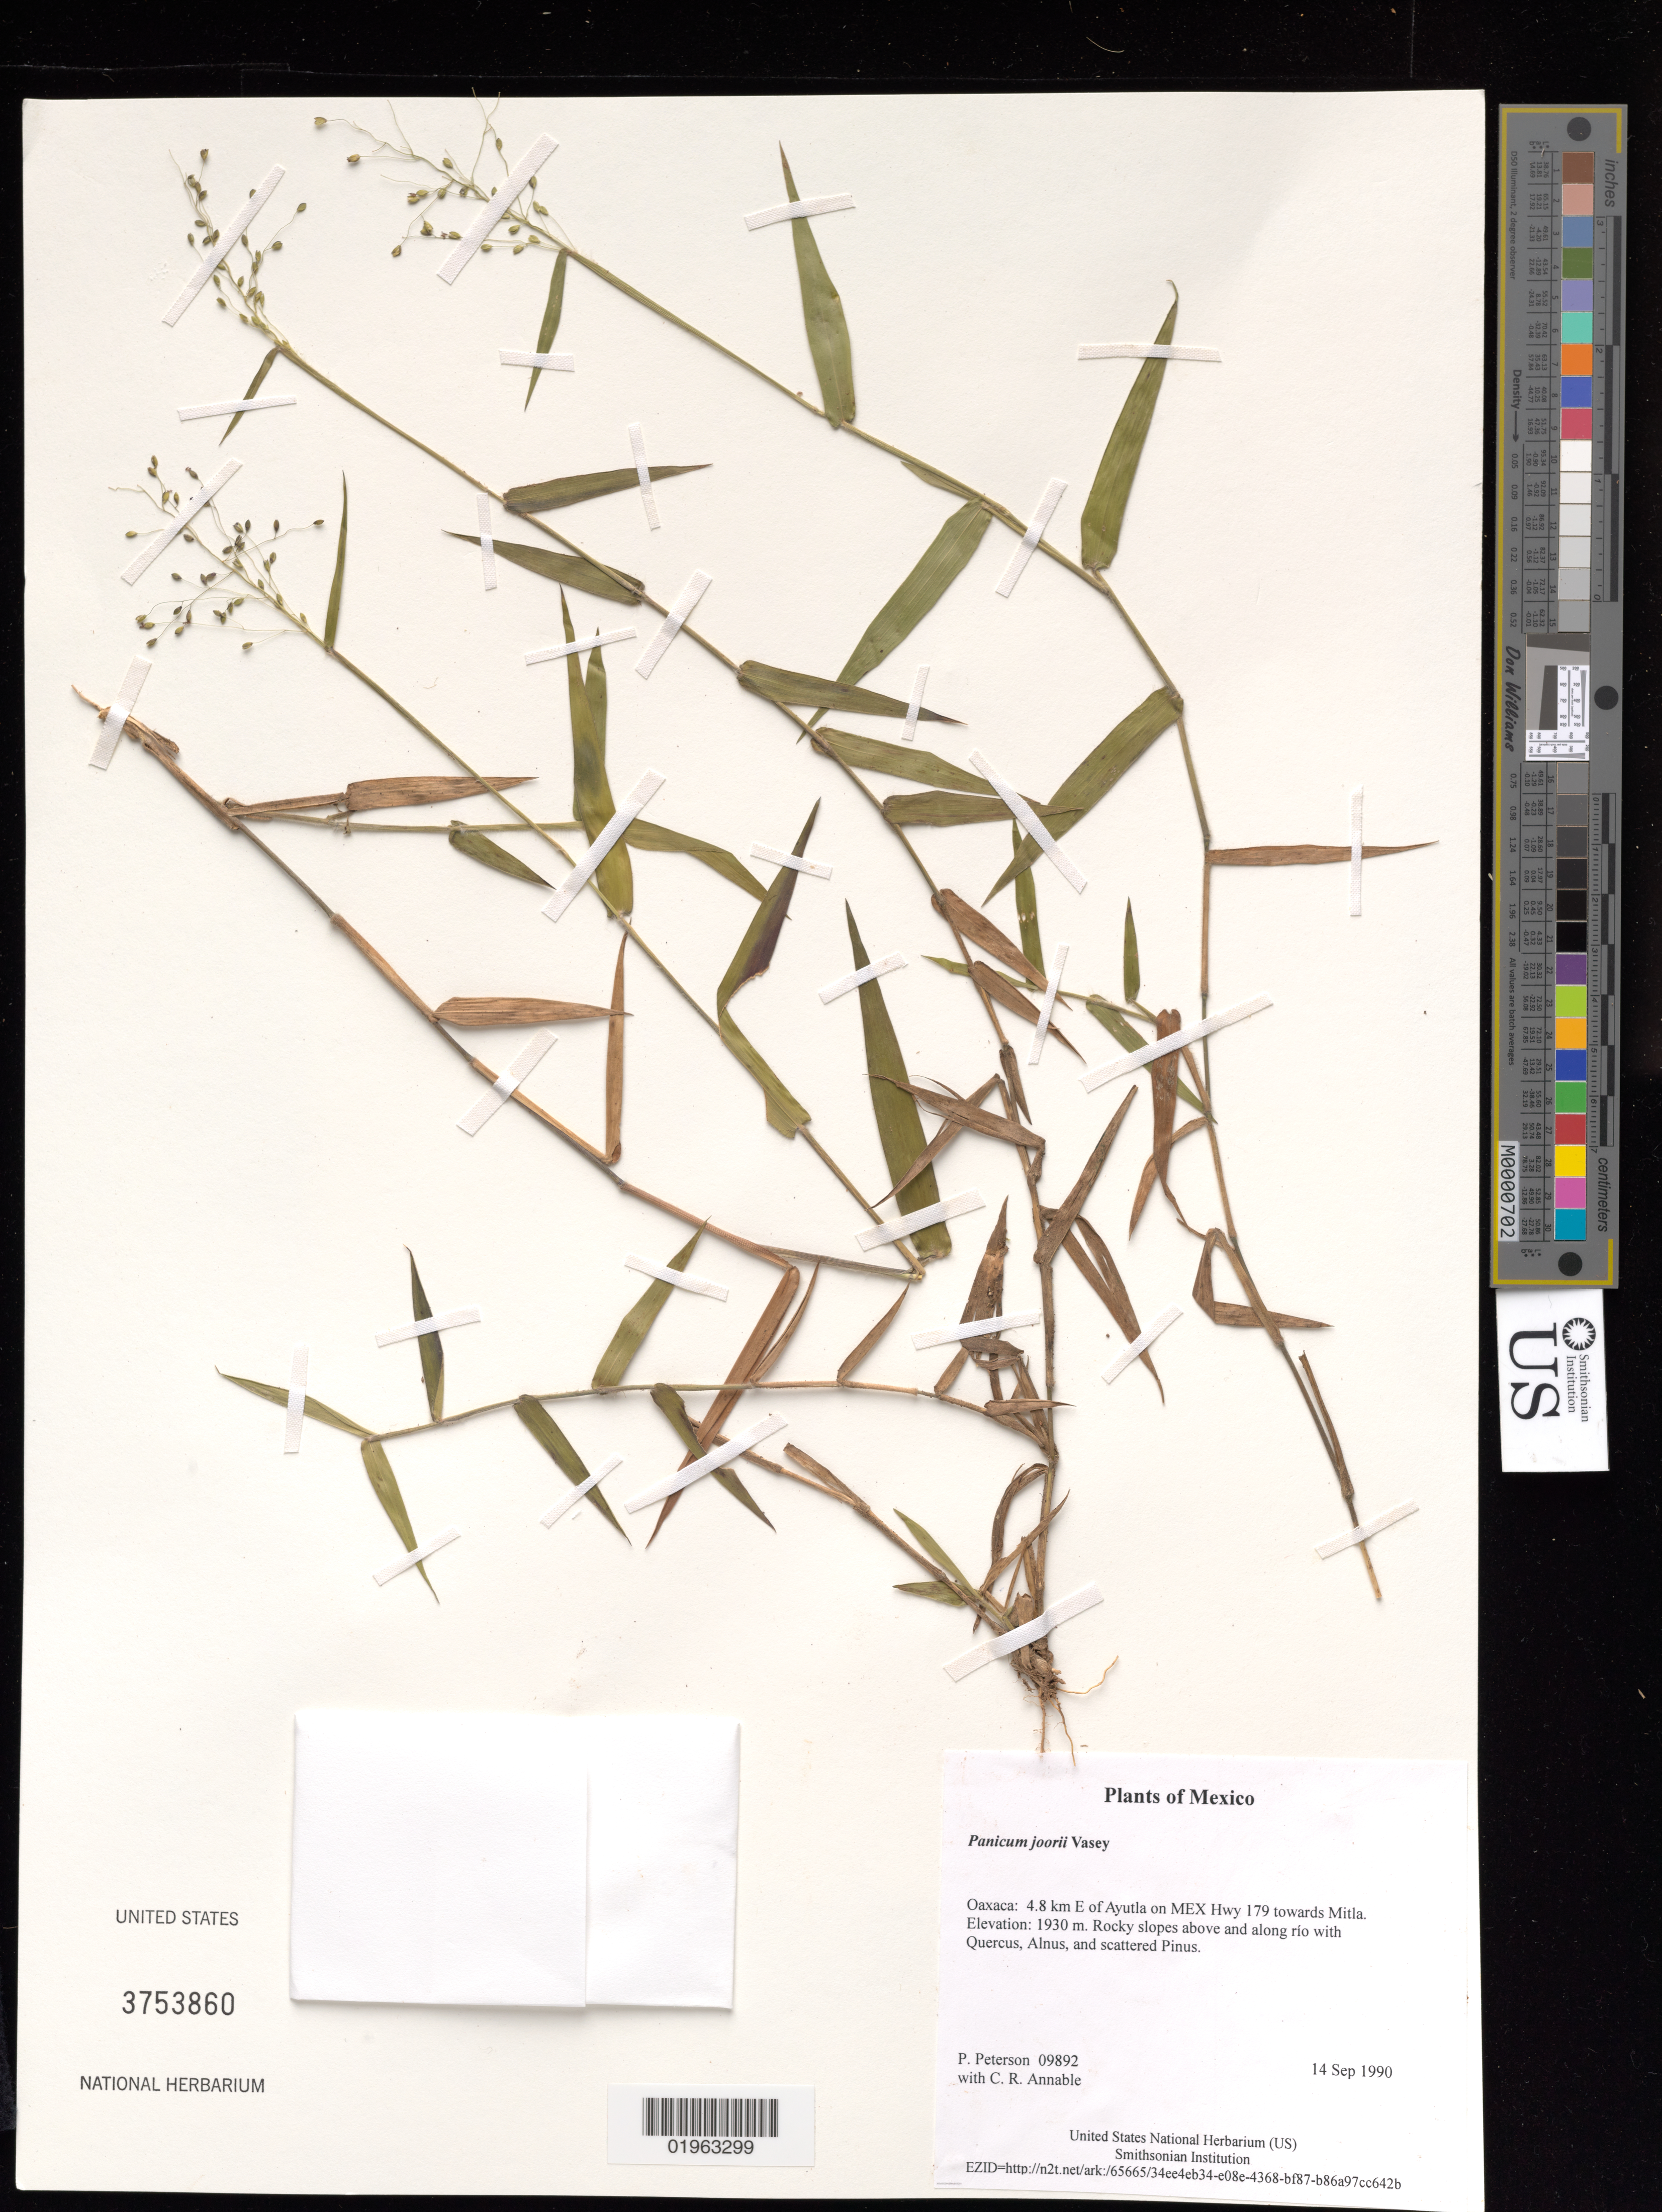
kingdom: Plantae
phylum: Tracheophyta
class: Liliopsida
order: Poales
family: Poaceae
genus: Panicum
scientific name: Panicum sp.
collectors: P. M. Peterson & C. R. Annable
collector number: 09892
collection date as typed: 14 Sep 1990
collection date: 1990-09-14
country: Mexico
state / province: Oaxaca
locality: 4.8 km E of Ayutla on MEX Hwy 179 towards Mitla.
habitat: Rocky slopes above and along río with Quercus, Alnus, and scattered Pinus.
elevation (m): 1930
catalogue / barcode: US 3753860